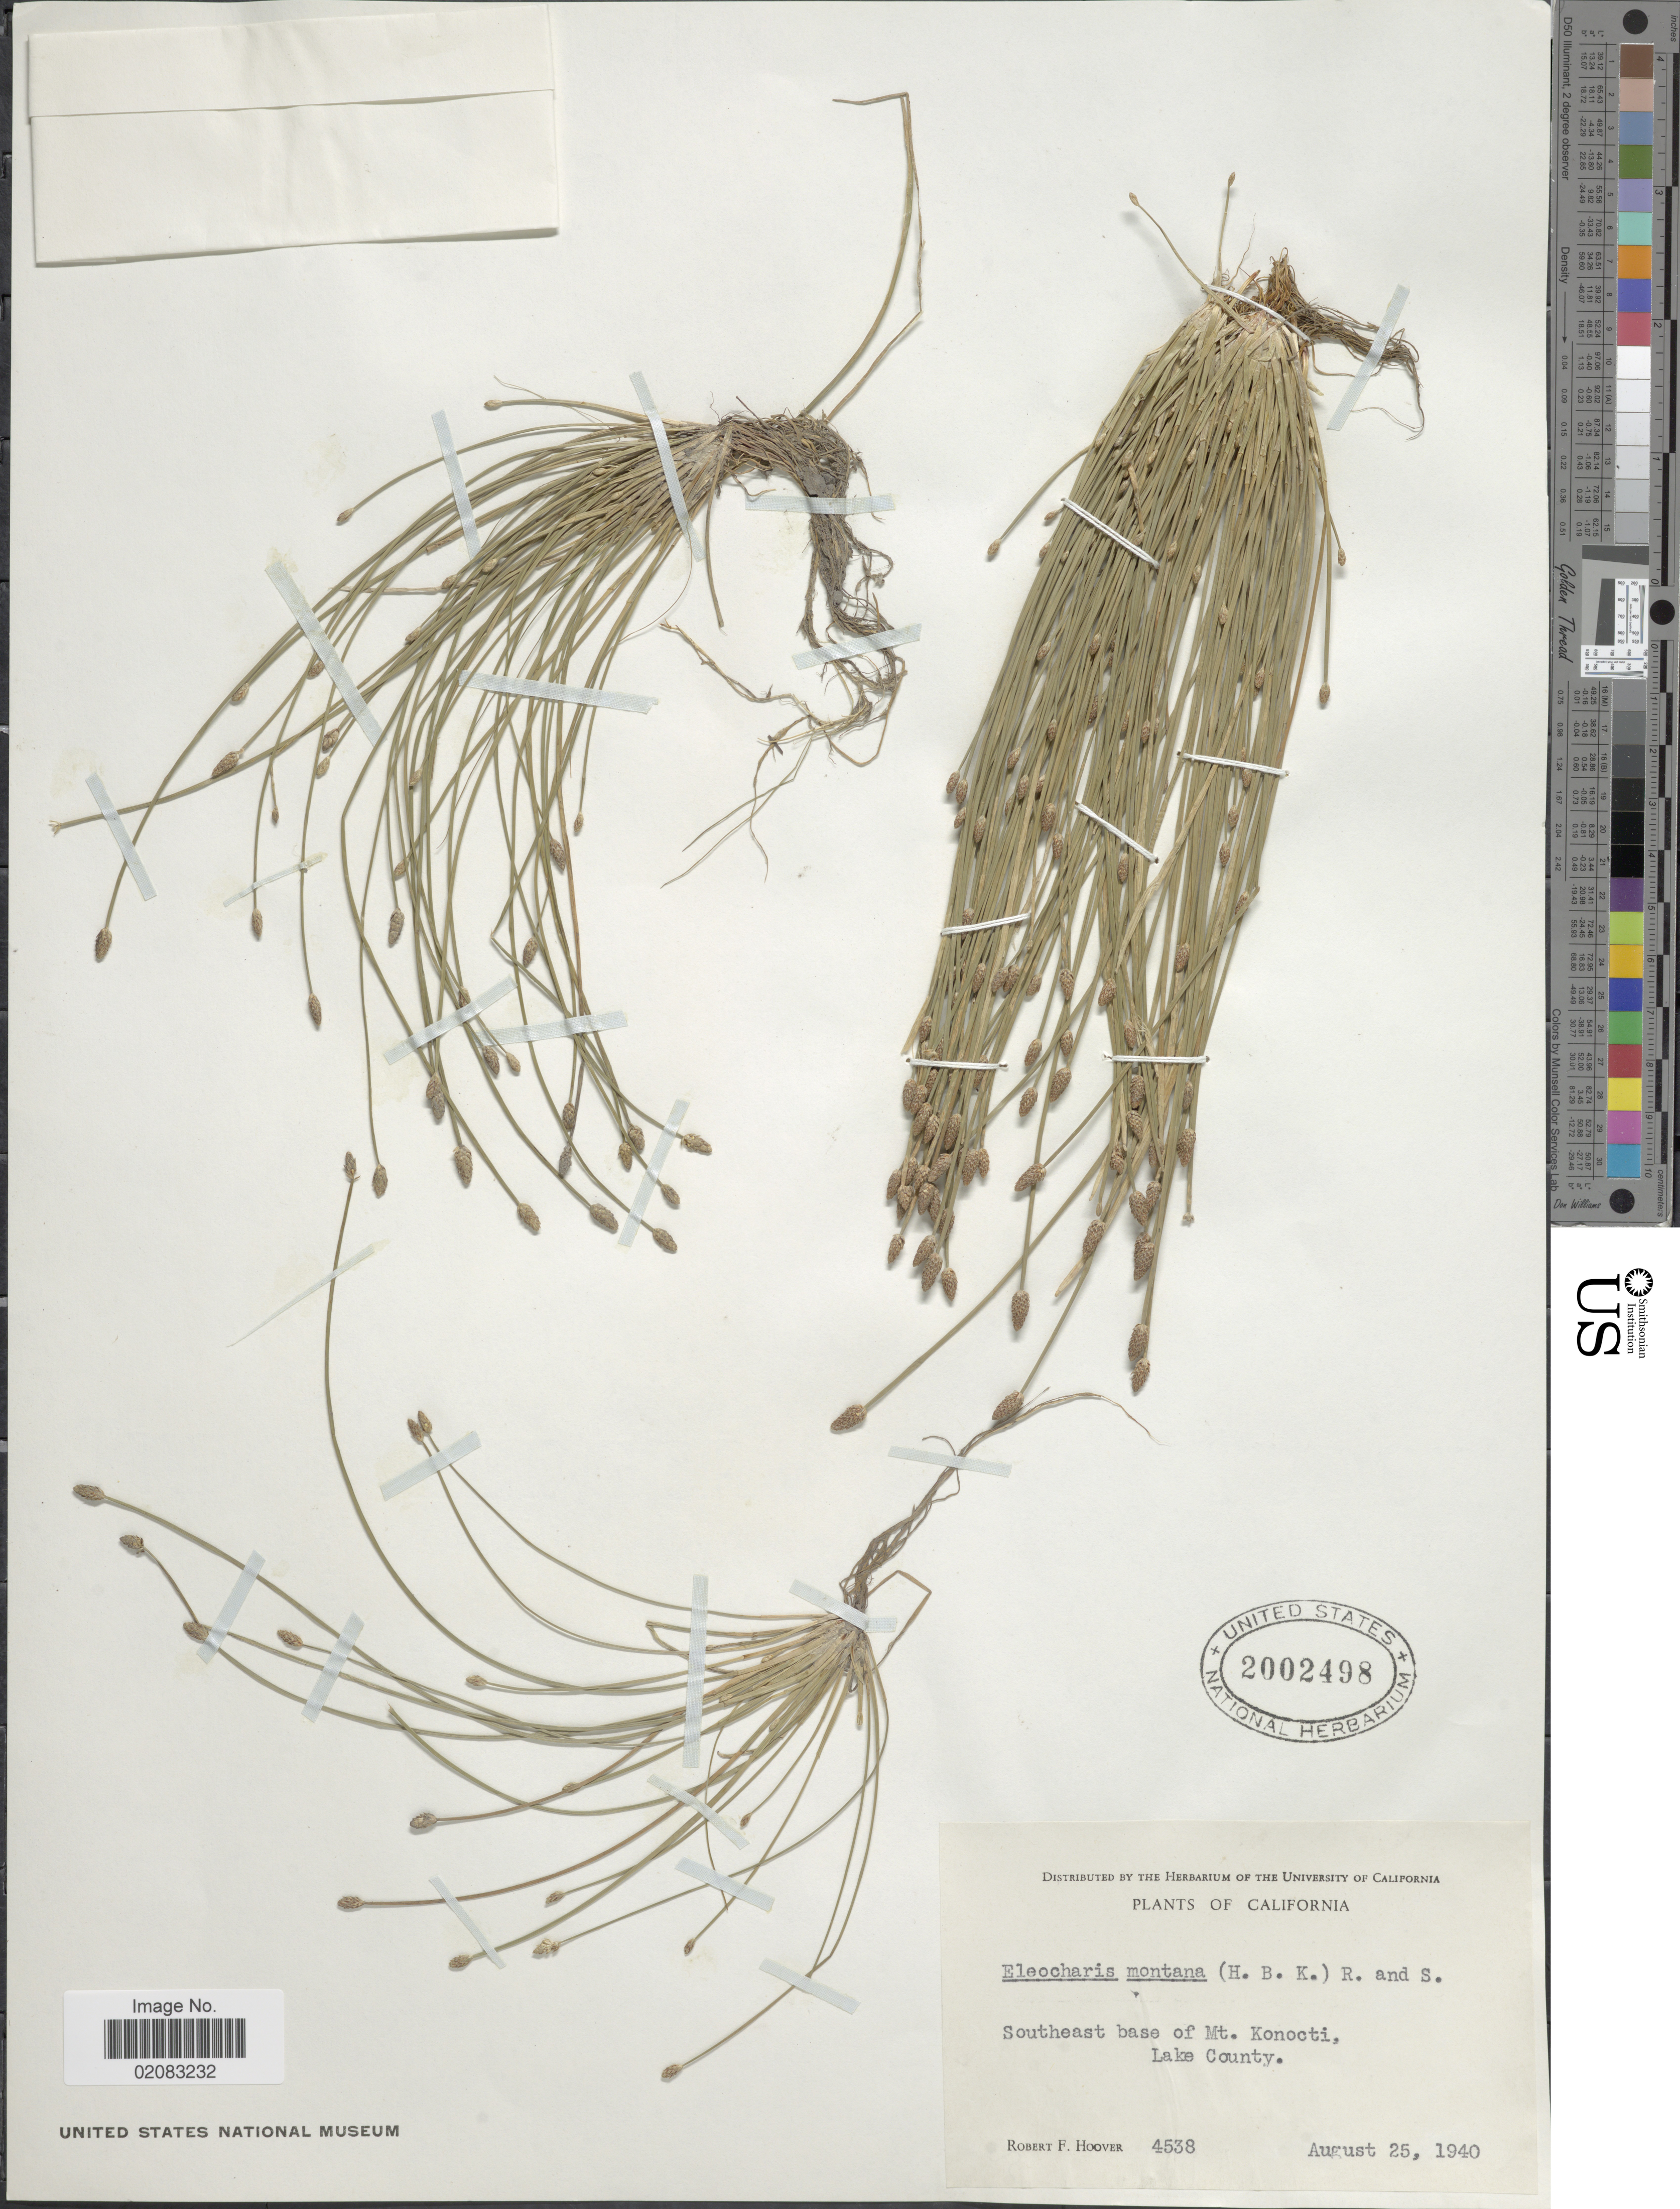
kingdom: Plantae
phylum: Tracheophyta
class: Liliopsida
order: Poales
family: Cyperaceae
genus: Eleocharis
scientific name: Eleocharis engelmannii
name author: Steud.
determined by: Strong, Mark T., (BOT), Smithsonian Institution - National Museum of Natural History (UNITED STATES)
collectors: R. F. Hoover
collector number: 4538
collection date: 1940-08-25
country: United States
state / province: California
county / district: Lake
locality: Southeast base of Mt Konocti, Lake County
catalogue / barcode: US 2002498